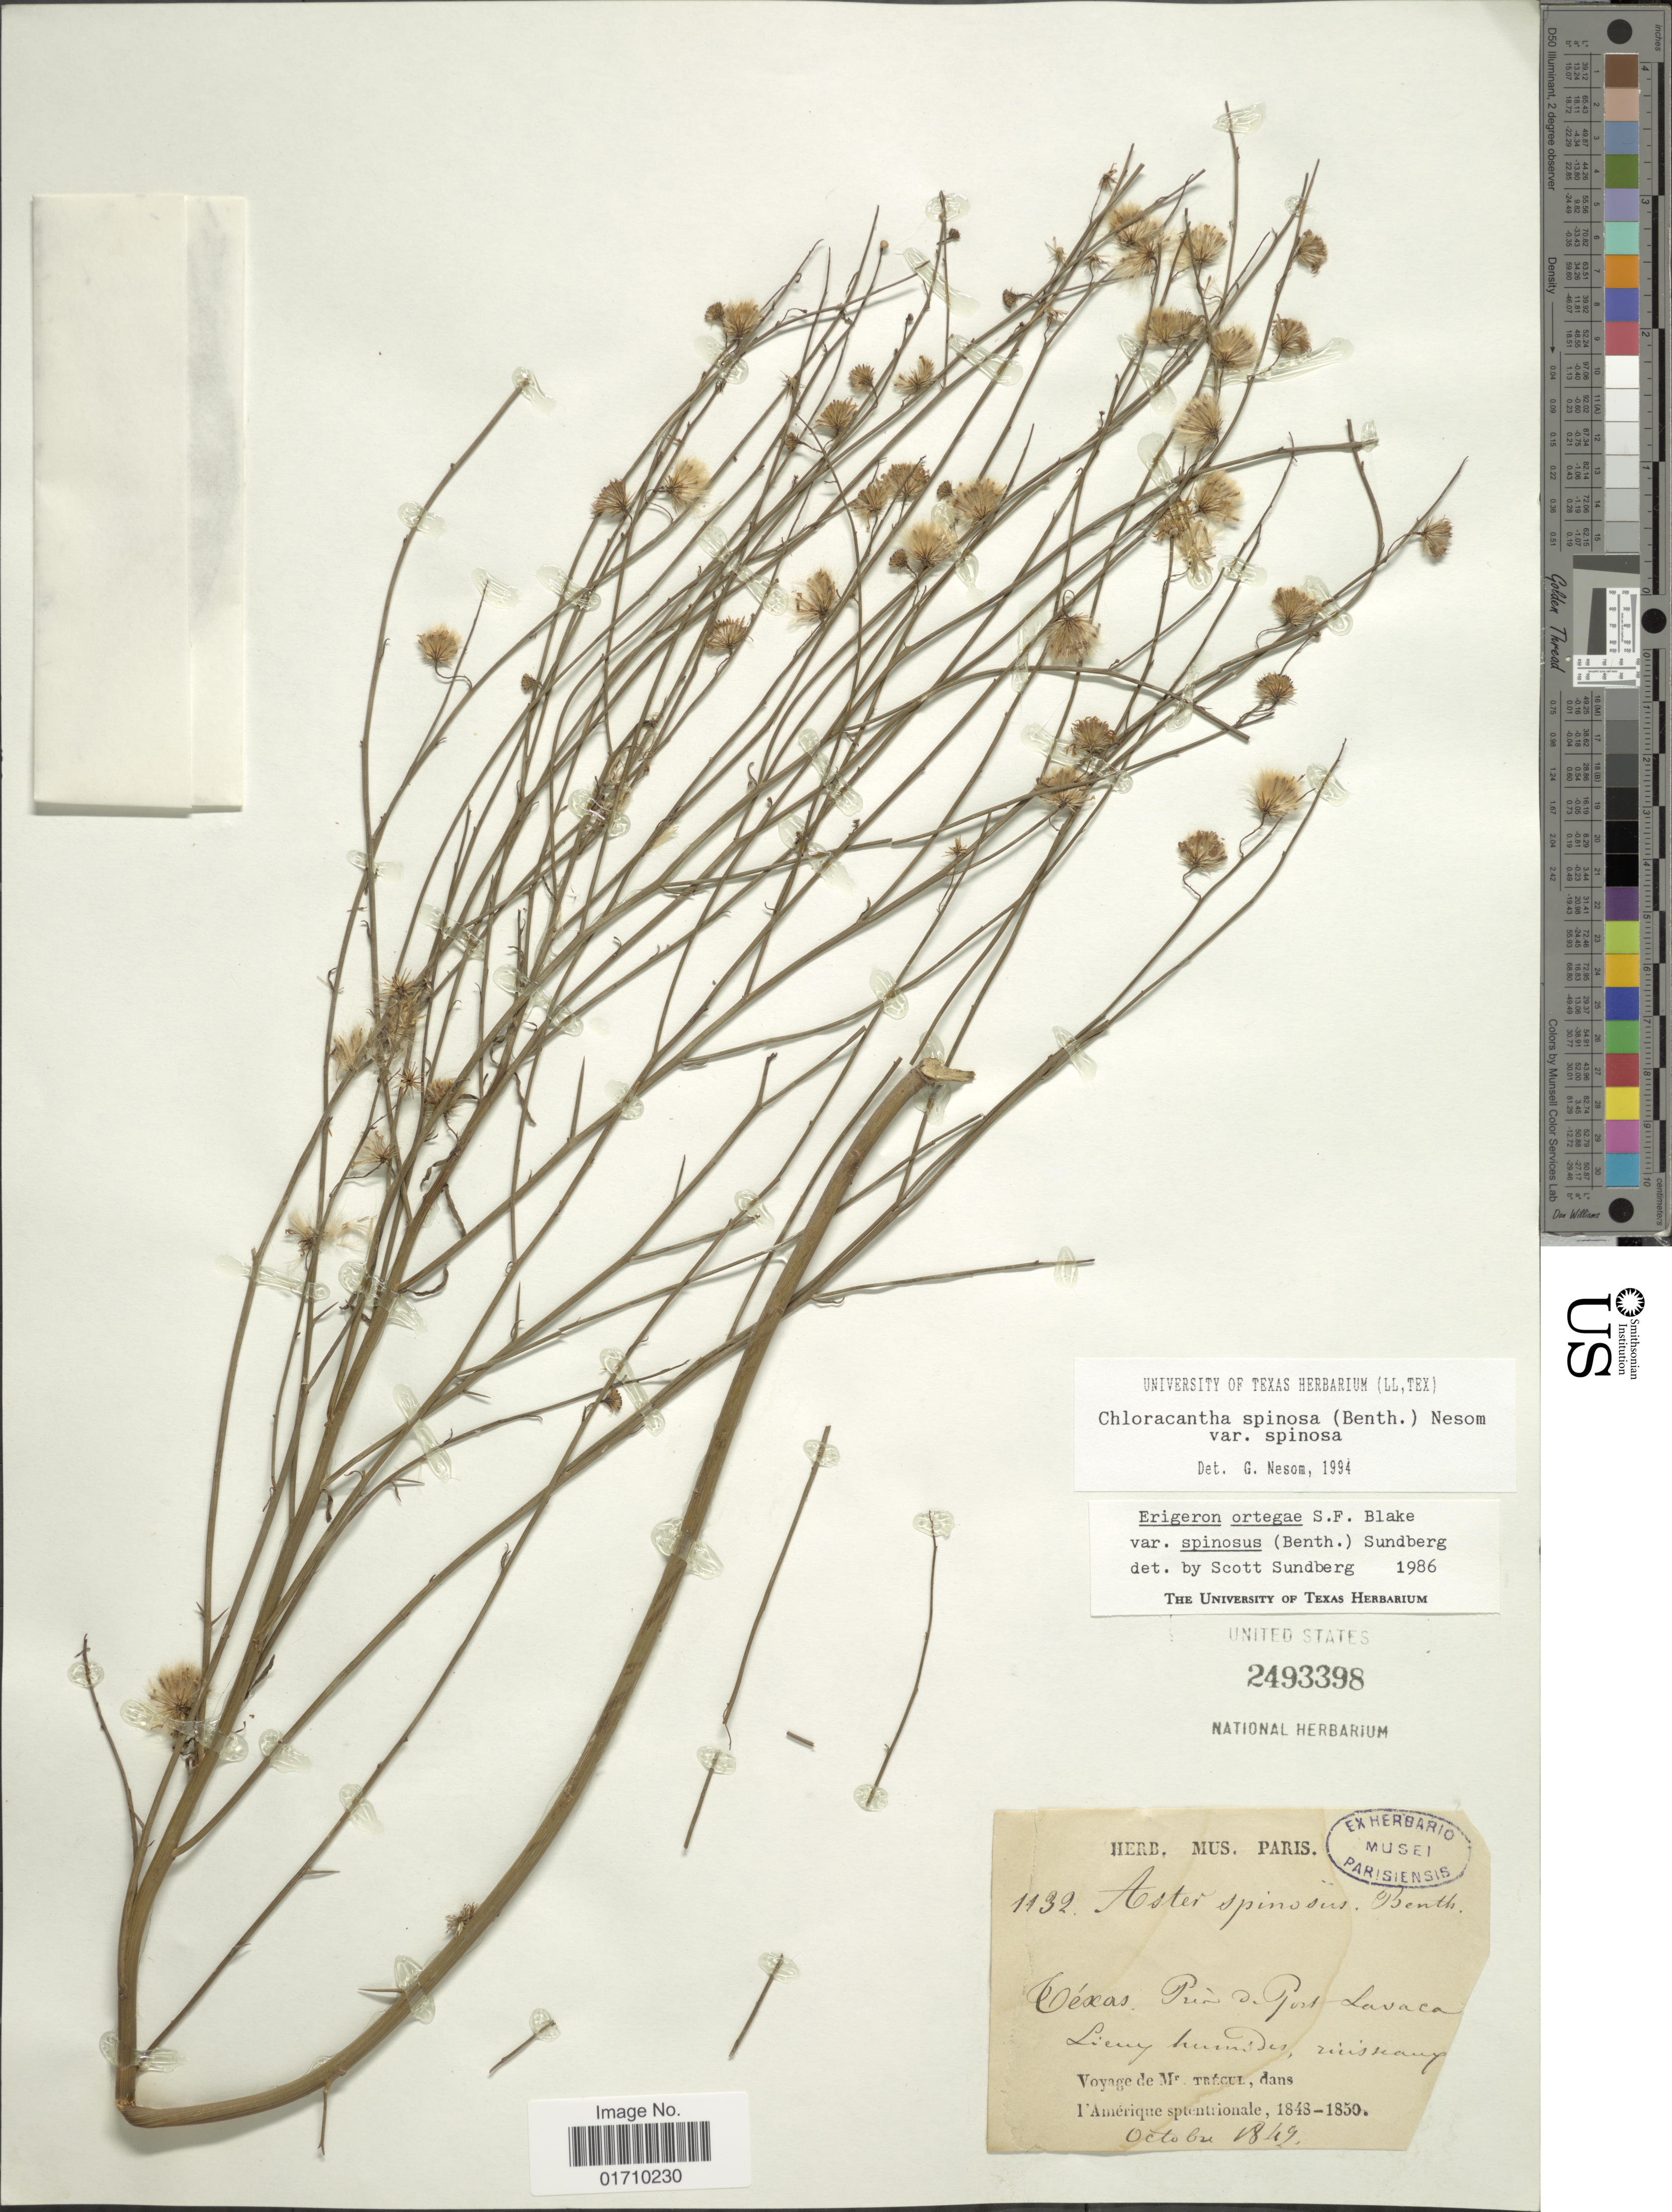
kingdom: Plantae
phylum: Tracheophyta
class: Magnoliopsida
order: Asterales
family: Asteraceae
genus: Chloracantha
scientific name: Chloracantha spinosa var. spinosa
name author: (Benth.) G.L. Nesom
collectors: ex herb. Mus. Paris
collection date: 1849-10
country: United States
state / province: Texas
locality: Pres de Port Lavaca.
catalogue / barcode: US 2493398